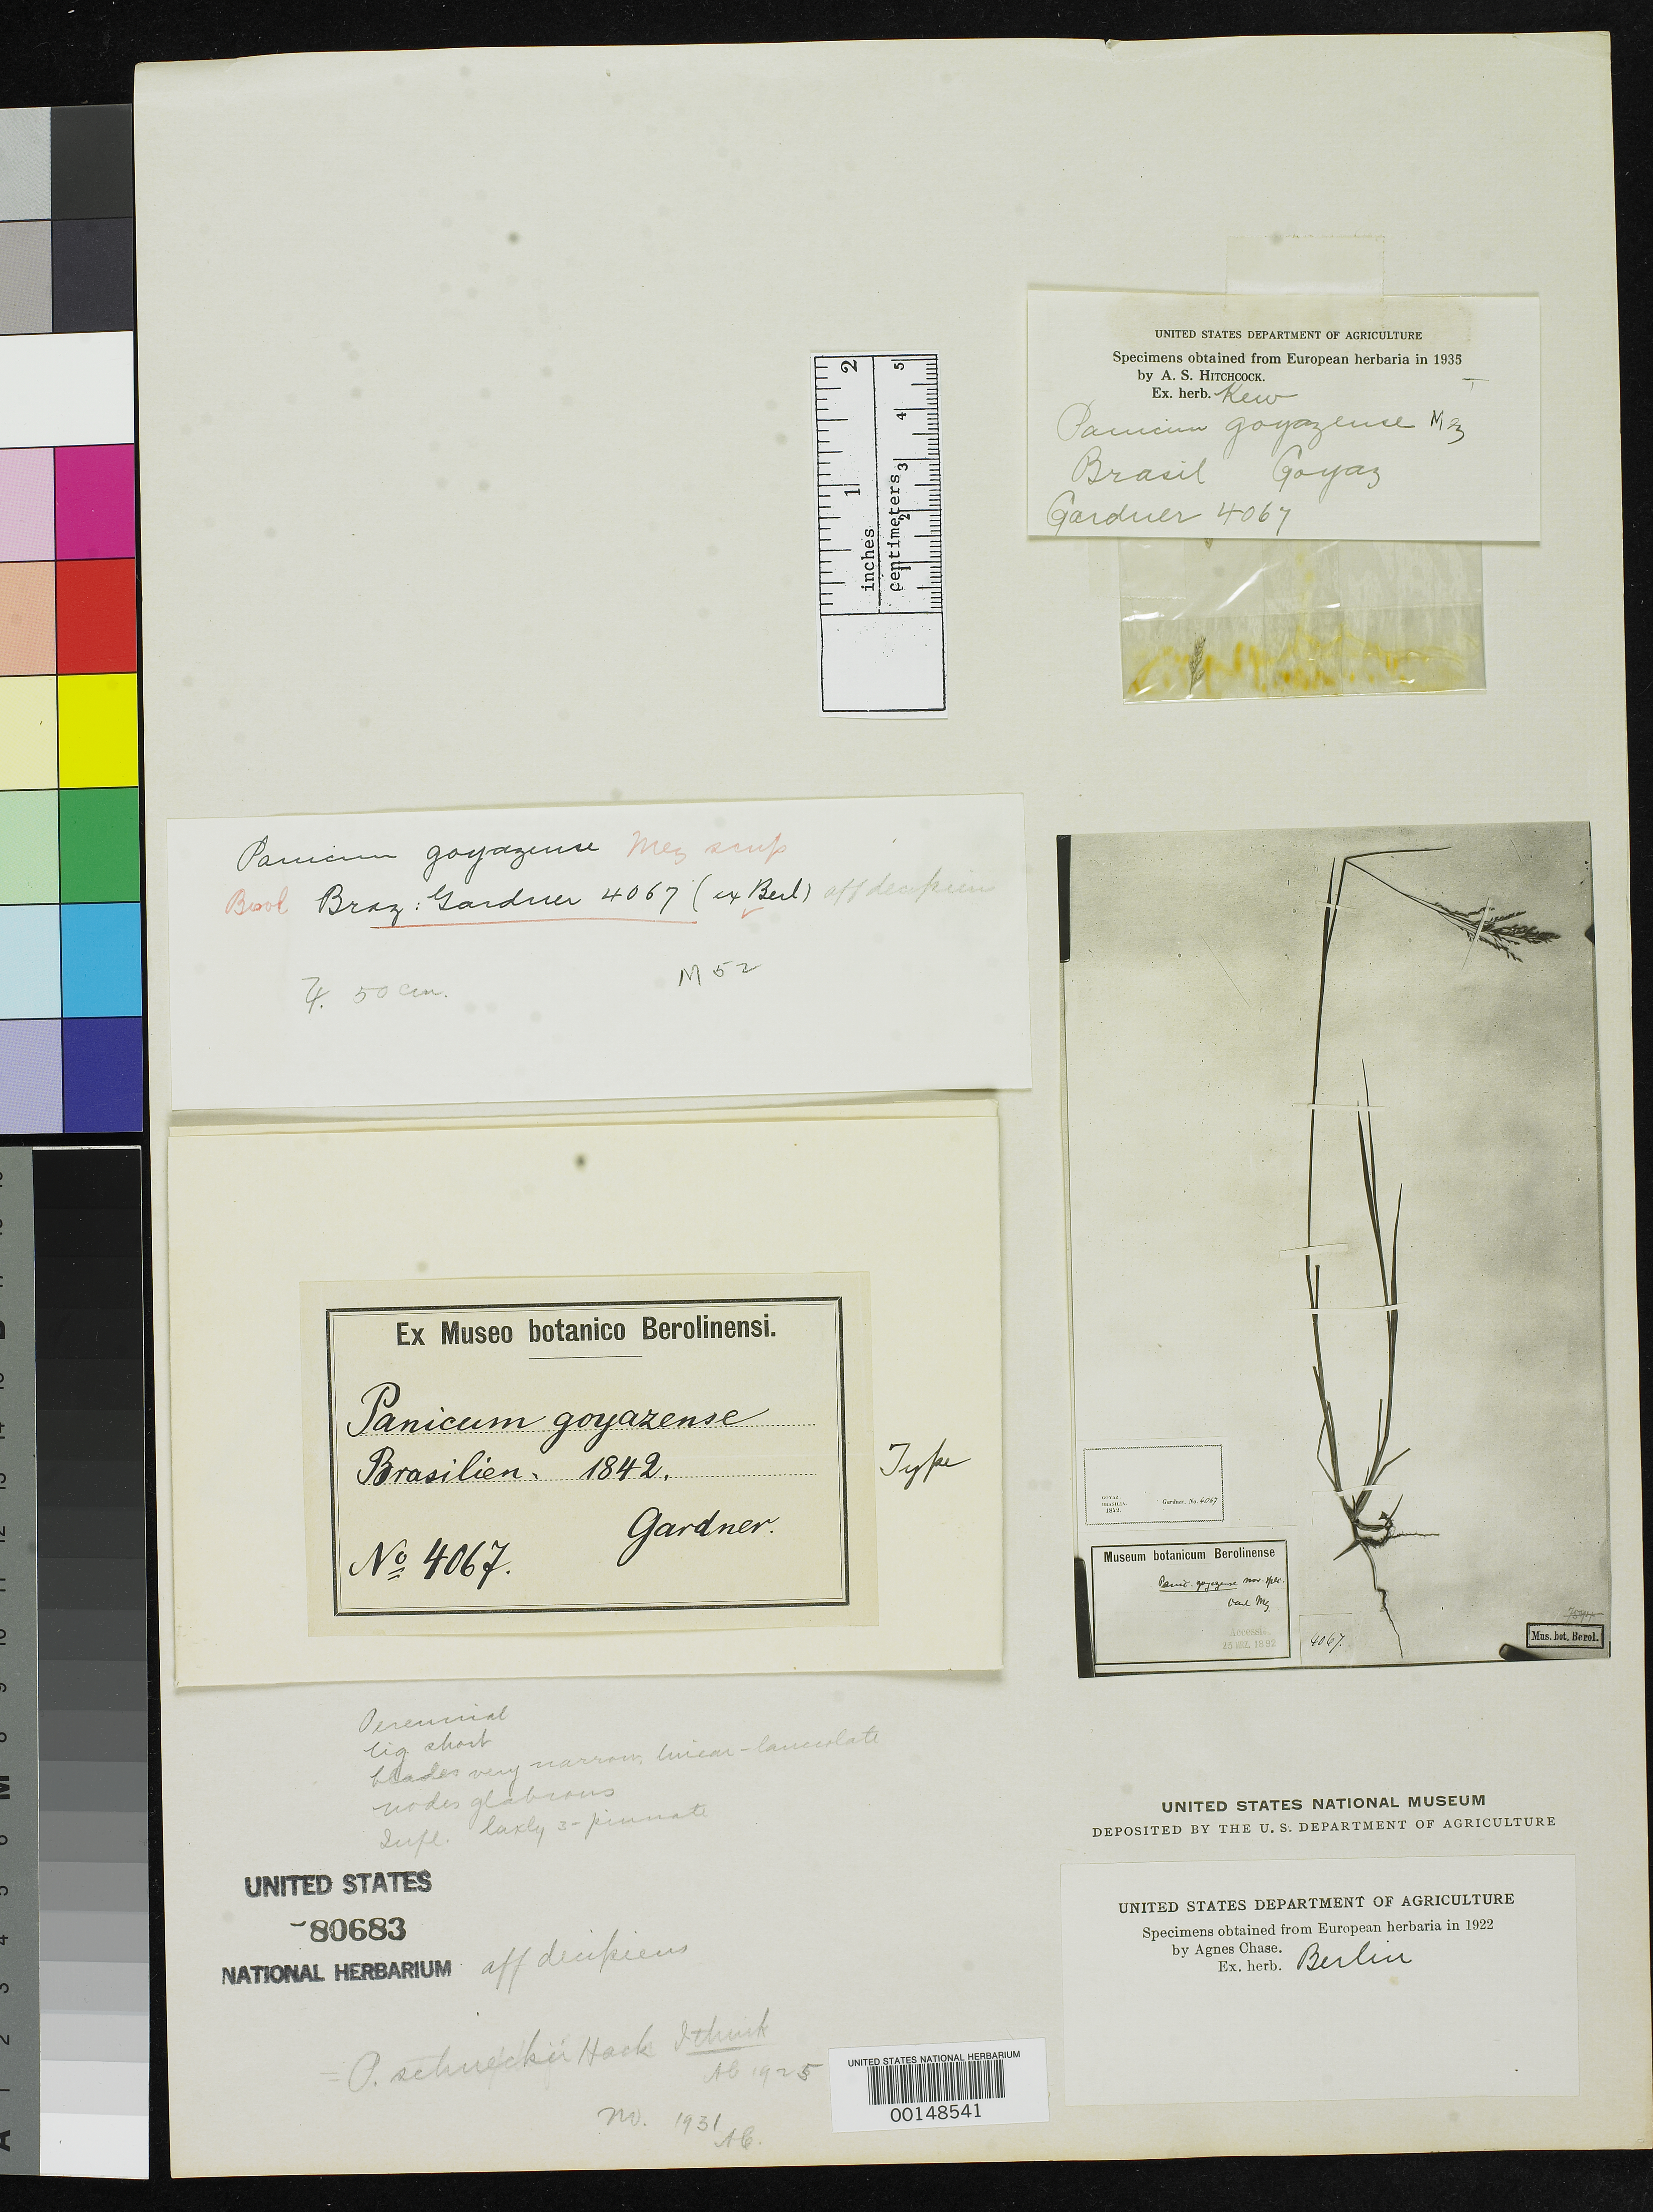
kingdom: Plantae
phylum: Tracheophyta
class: Liliopsida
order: Poales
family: Poaceae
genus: Panicum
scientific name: Panicum goyazense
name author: Mez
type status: Type Fragment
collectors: G. Gardner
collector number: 4067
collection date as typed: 1842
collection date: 1842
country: Brazil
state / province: Goiás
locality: Inter Porto Imperial et Lunie, ad flum Tocantins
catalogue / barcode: US 80683